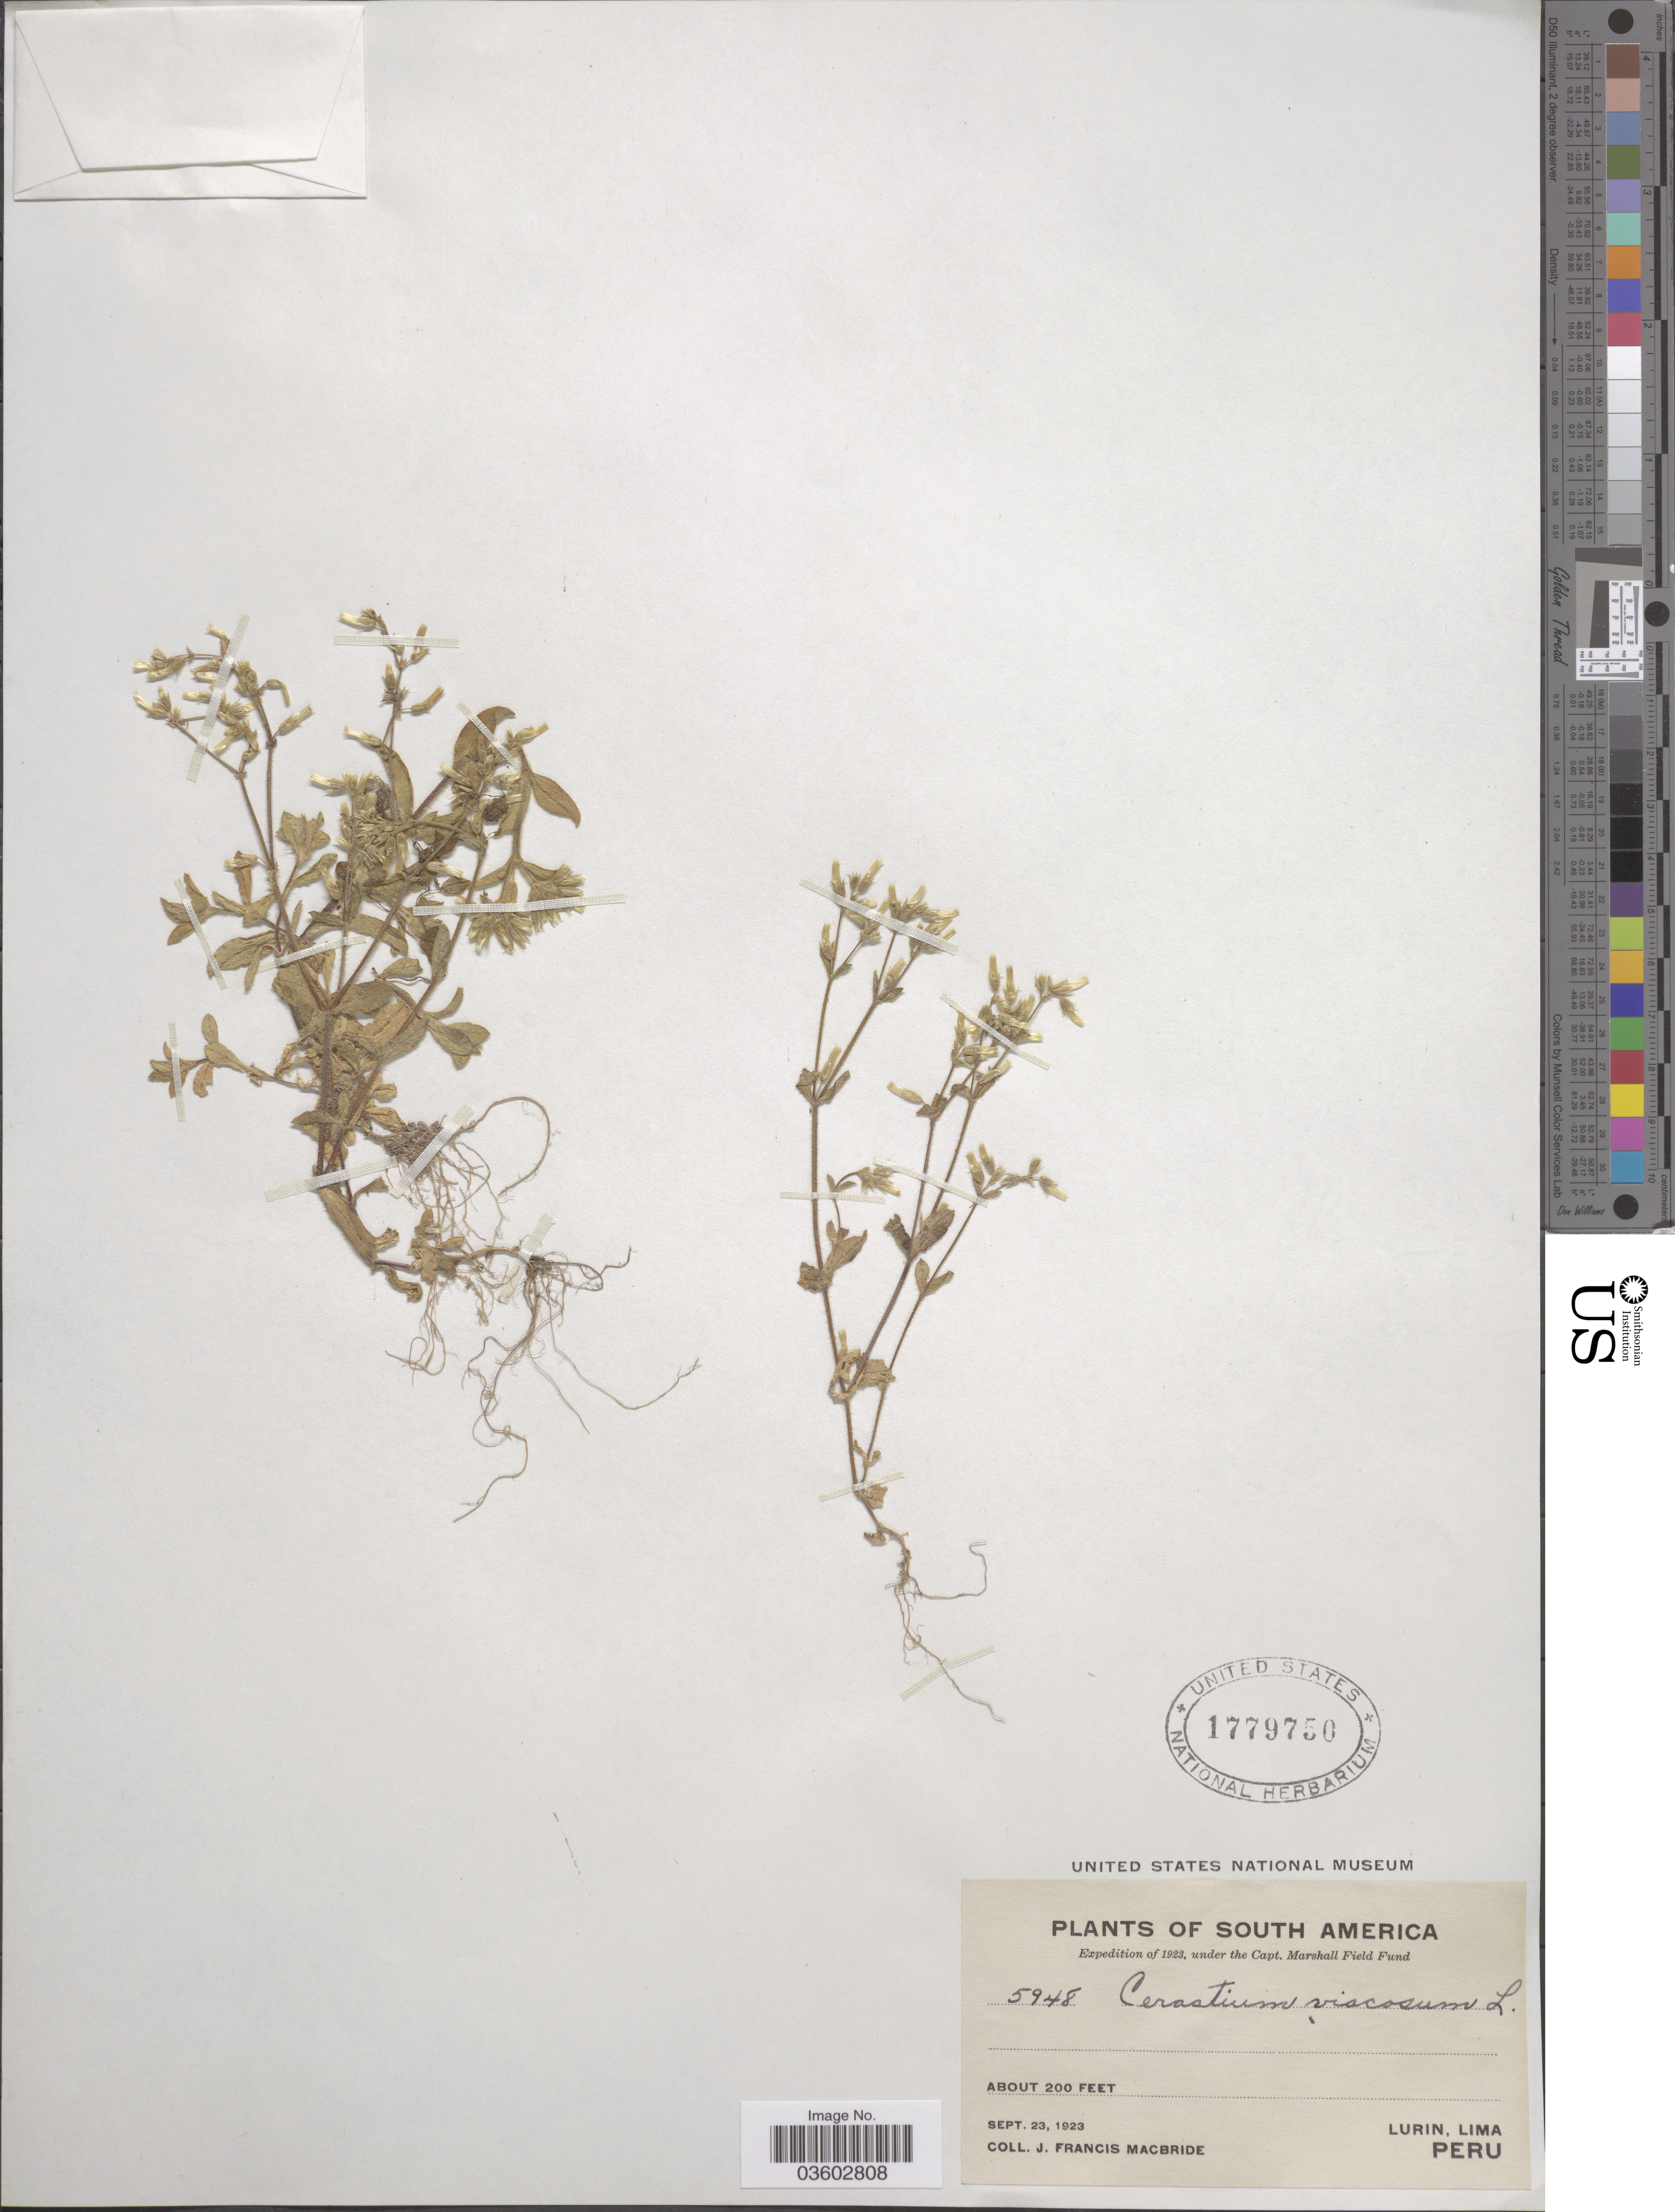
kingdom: Plantae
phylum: Tracheophyta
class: Magnoliopsida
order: Caryophyllales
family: Caryophyllaceae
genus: Cerastium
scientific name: Cerastium viscosum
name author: L.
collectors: J. F. Macbride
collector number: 5948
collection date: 1923-09-23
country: Peru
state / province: Lima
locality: Lurin, Lima.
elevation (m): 61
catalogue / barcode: US 1779750